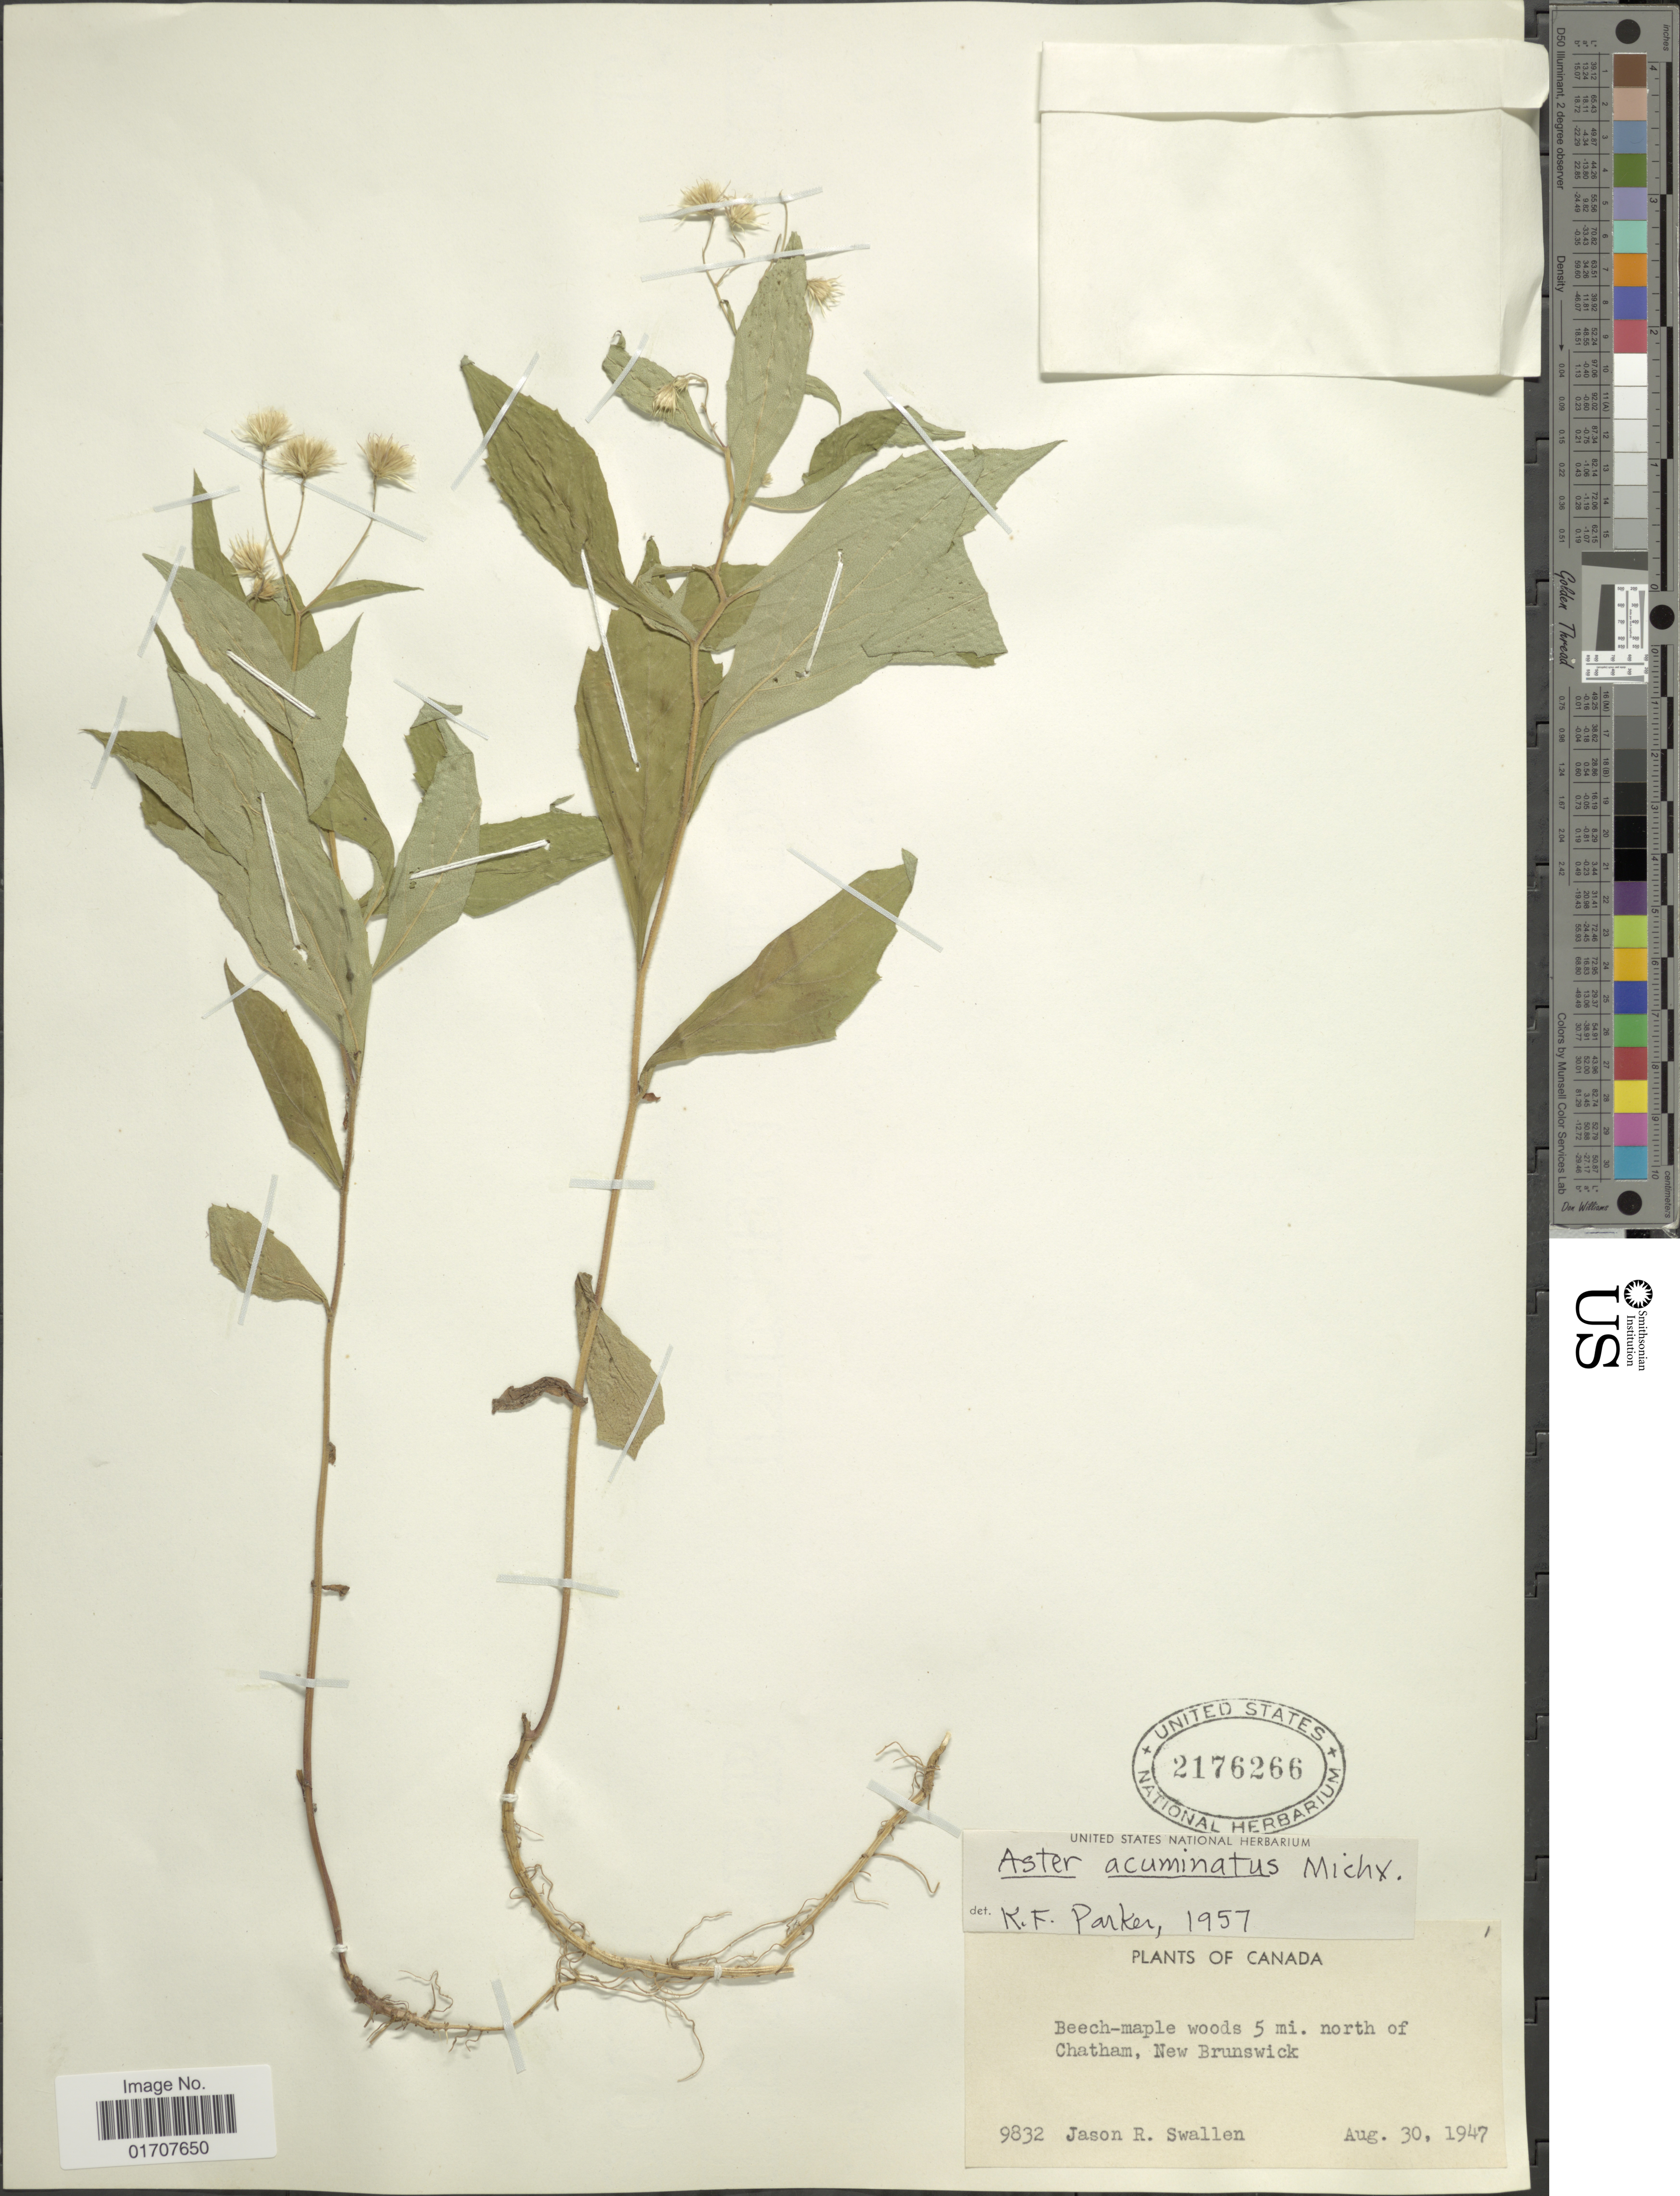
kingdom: Plantae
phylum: Tracheophyta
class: Magnoliopsida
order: Asterales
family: Asteraceae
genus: Oclemena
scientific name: Oclemena acuminata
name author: (Michx.) Greene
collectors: J. R. Swallen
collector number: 9832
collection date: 1947-08-30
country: Canada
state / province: New Brunswick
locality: Beech-maple woods 5 mi. north of Chatham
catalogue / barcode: US 2176266